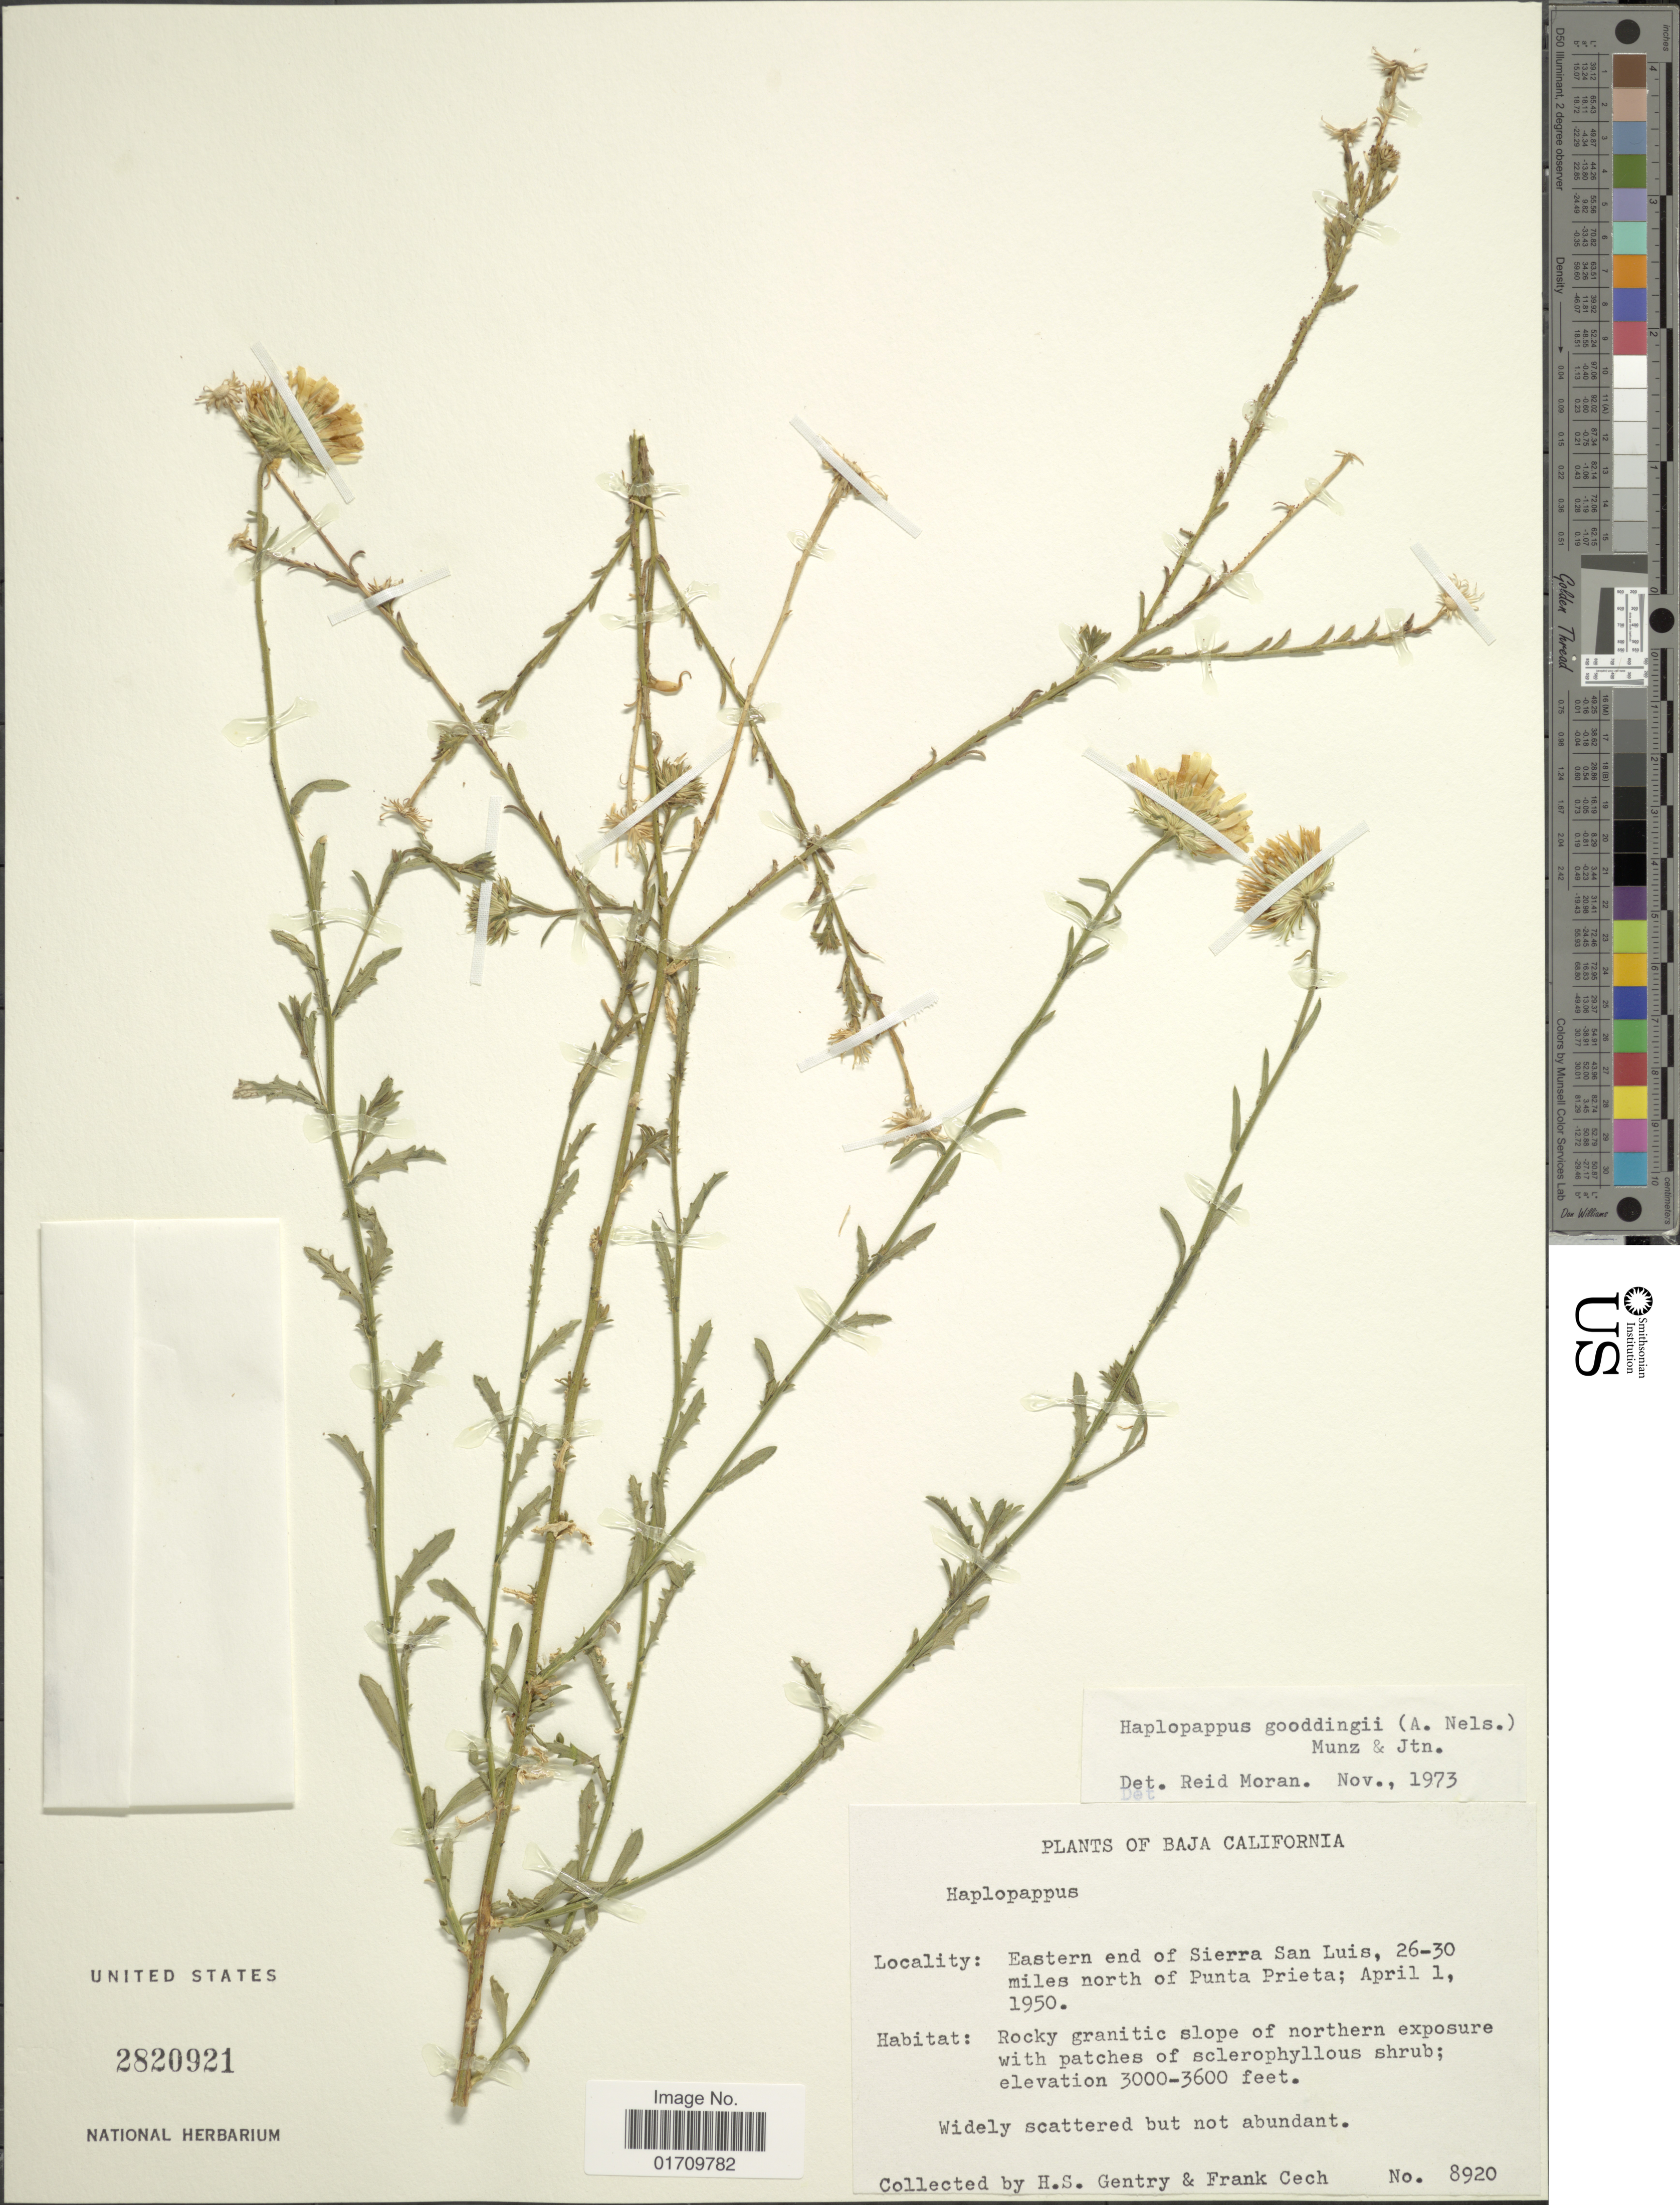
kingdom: Plantae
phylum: Tracheophyta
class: Magnoliopsida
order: Asterales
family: Asteraceae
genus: Machaeranthera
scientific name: Machaeranthera sp.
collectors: H. S. Gentry & F. Cech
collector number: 8920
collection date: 1950-04-01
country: Mexico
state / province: Baja California Sur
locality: Eastern end of Sierra San Luis, 26-30 miles north of Punta Prieta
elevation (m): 914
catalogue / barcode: US 2820921